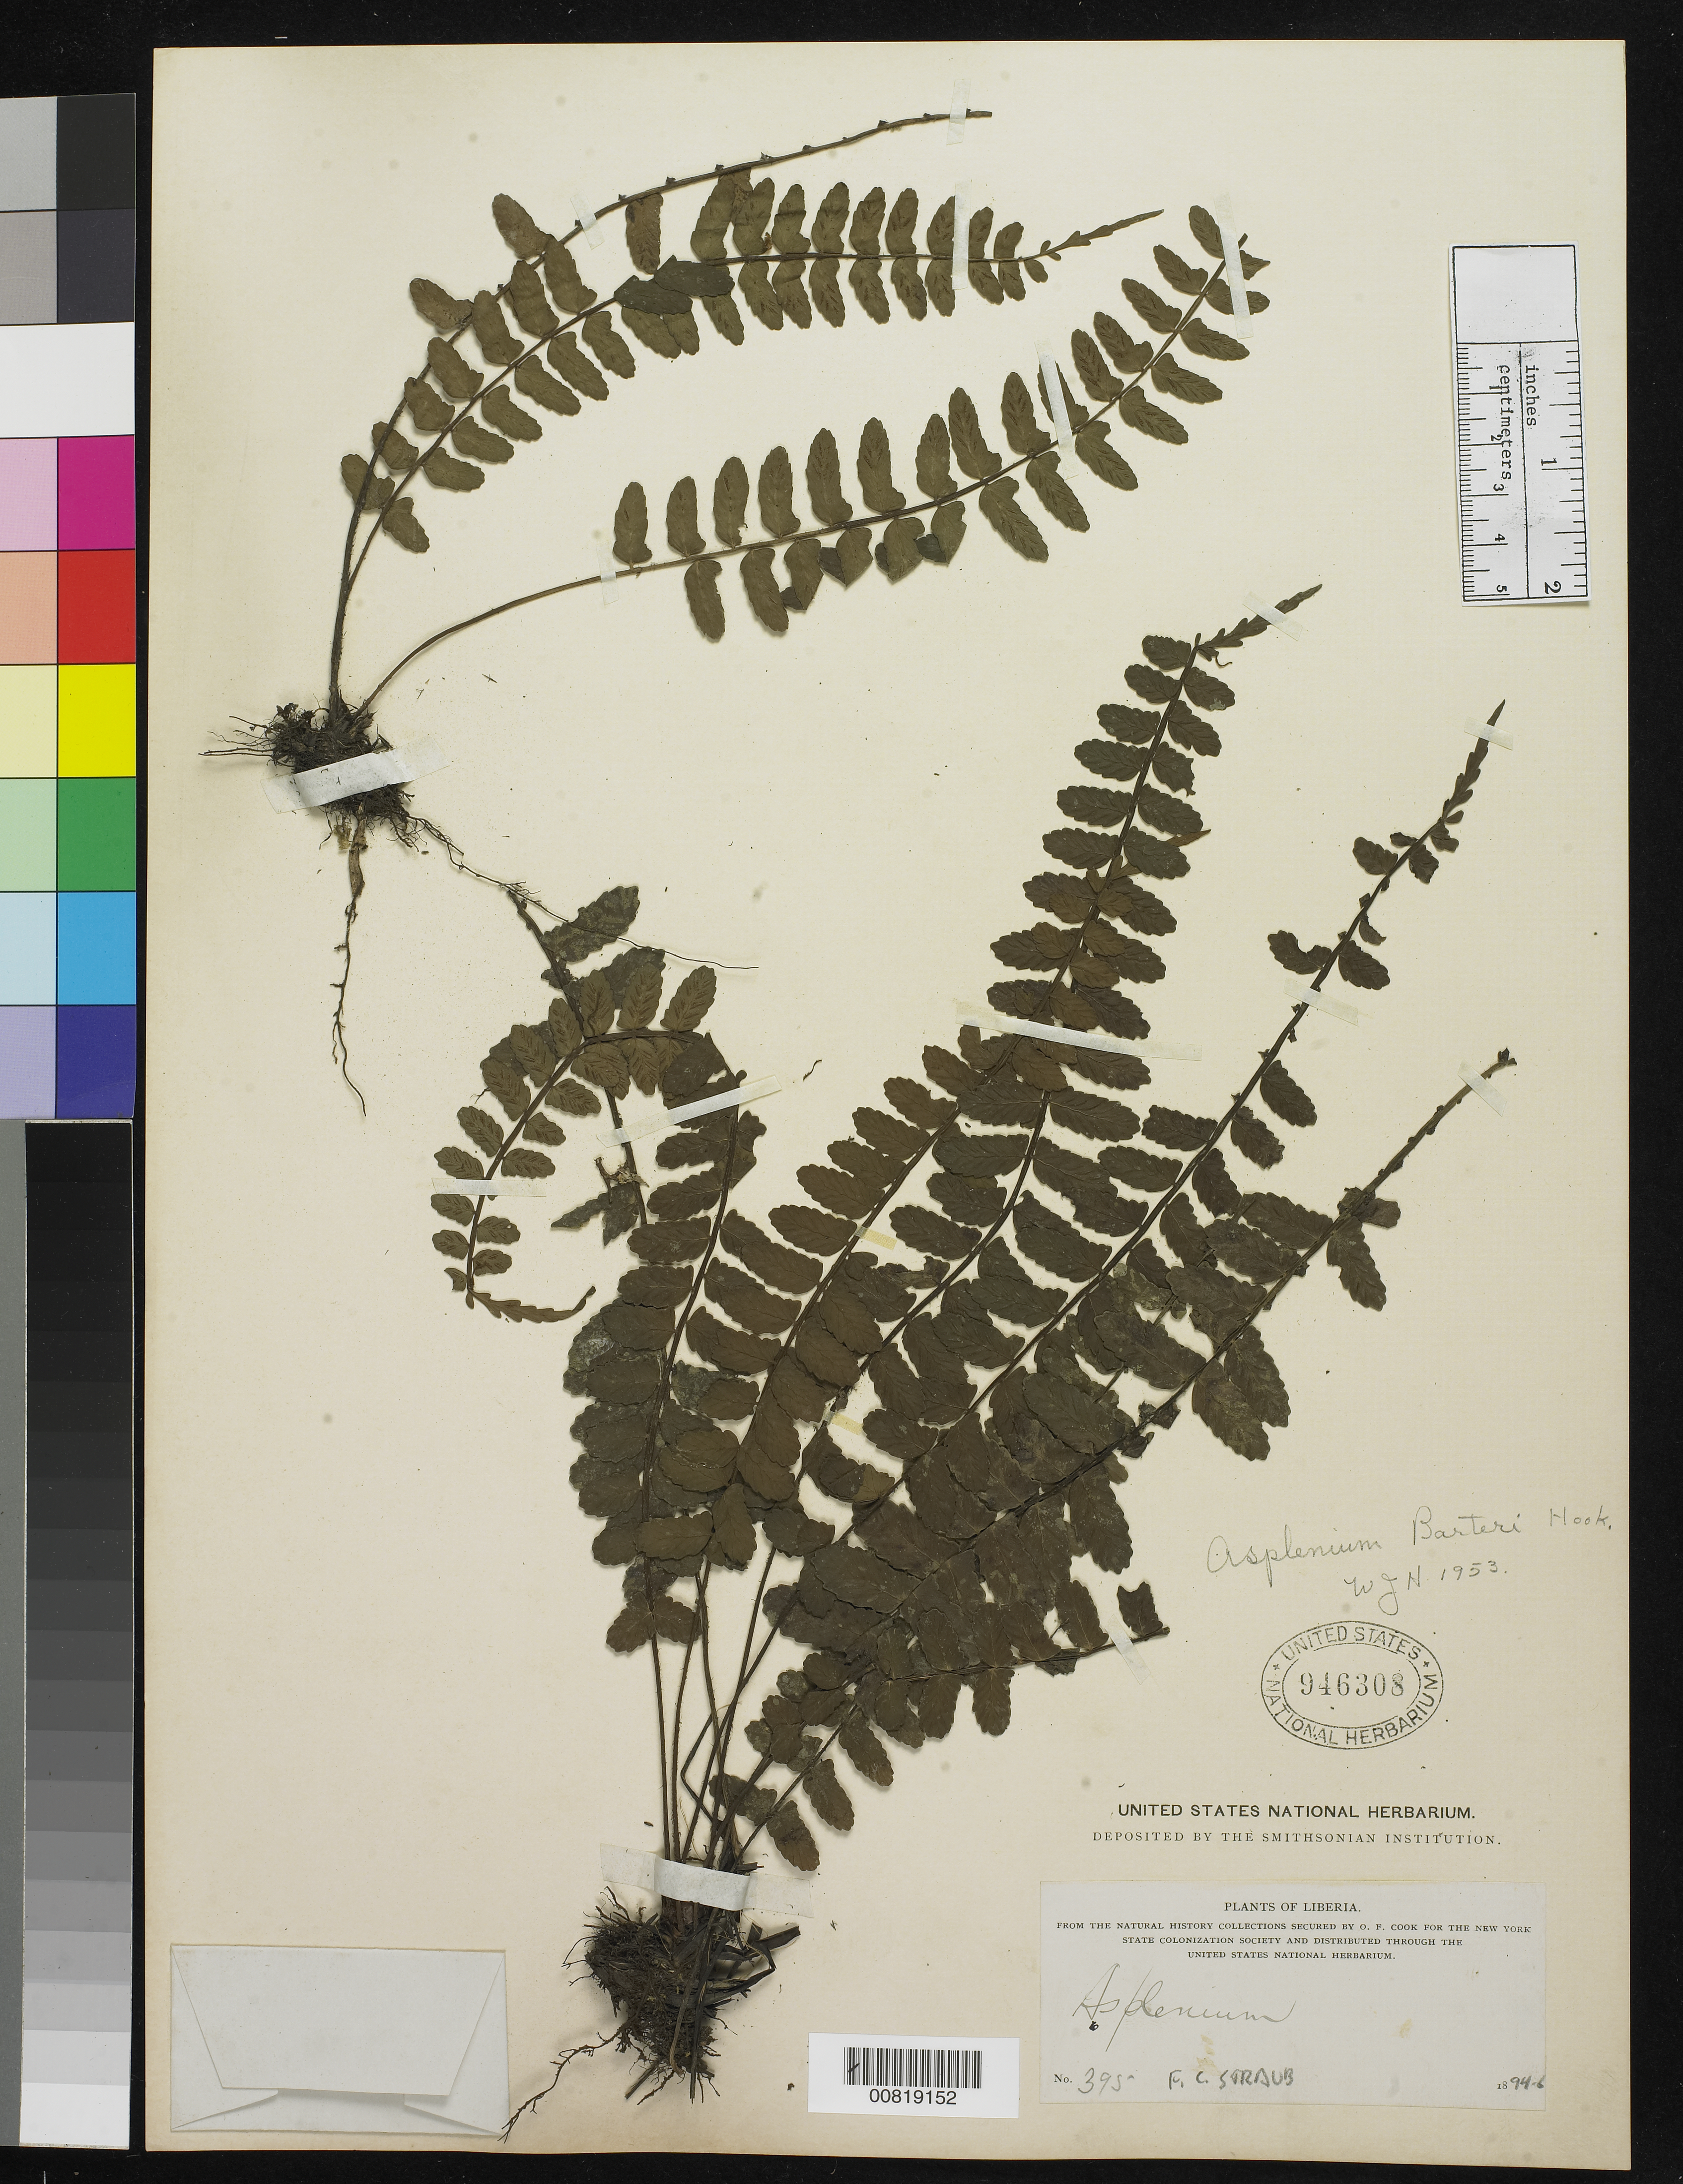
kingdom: Plantae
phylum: Tracheophyta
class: Polypodiopsida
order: Polypodiales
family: Aspleniaceae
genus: Asplenium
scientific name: Asplenium barteri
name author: Hook.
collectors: F. Straub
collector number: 395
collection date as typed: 1894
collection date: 1894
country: Liberia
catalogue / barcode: US 946308